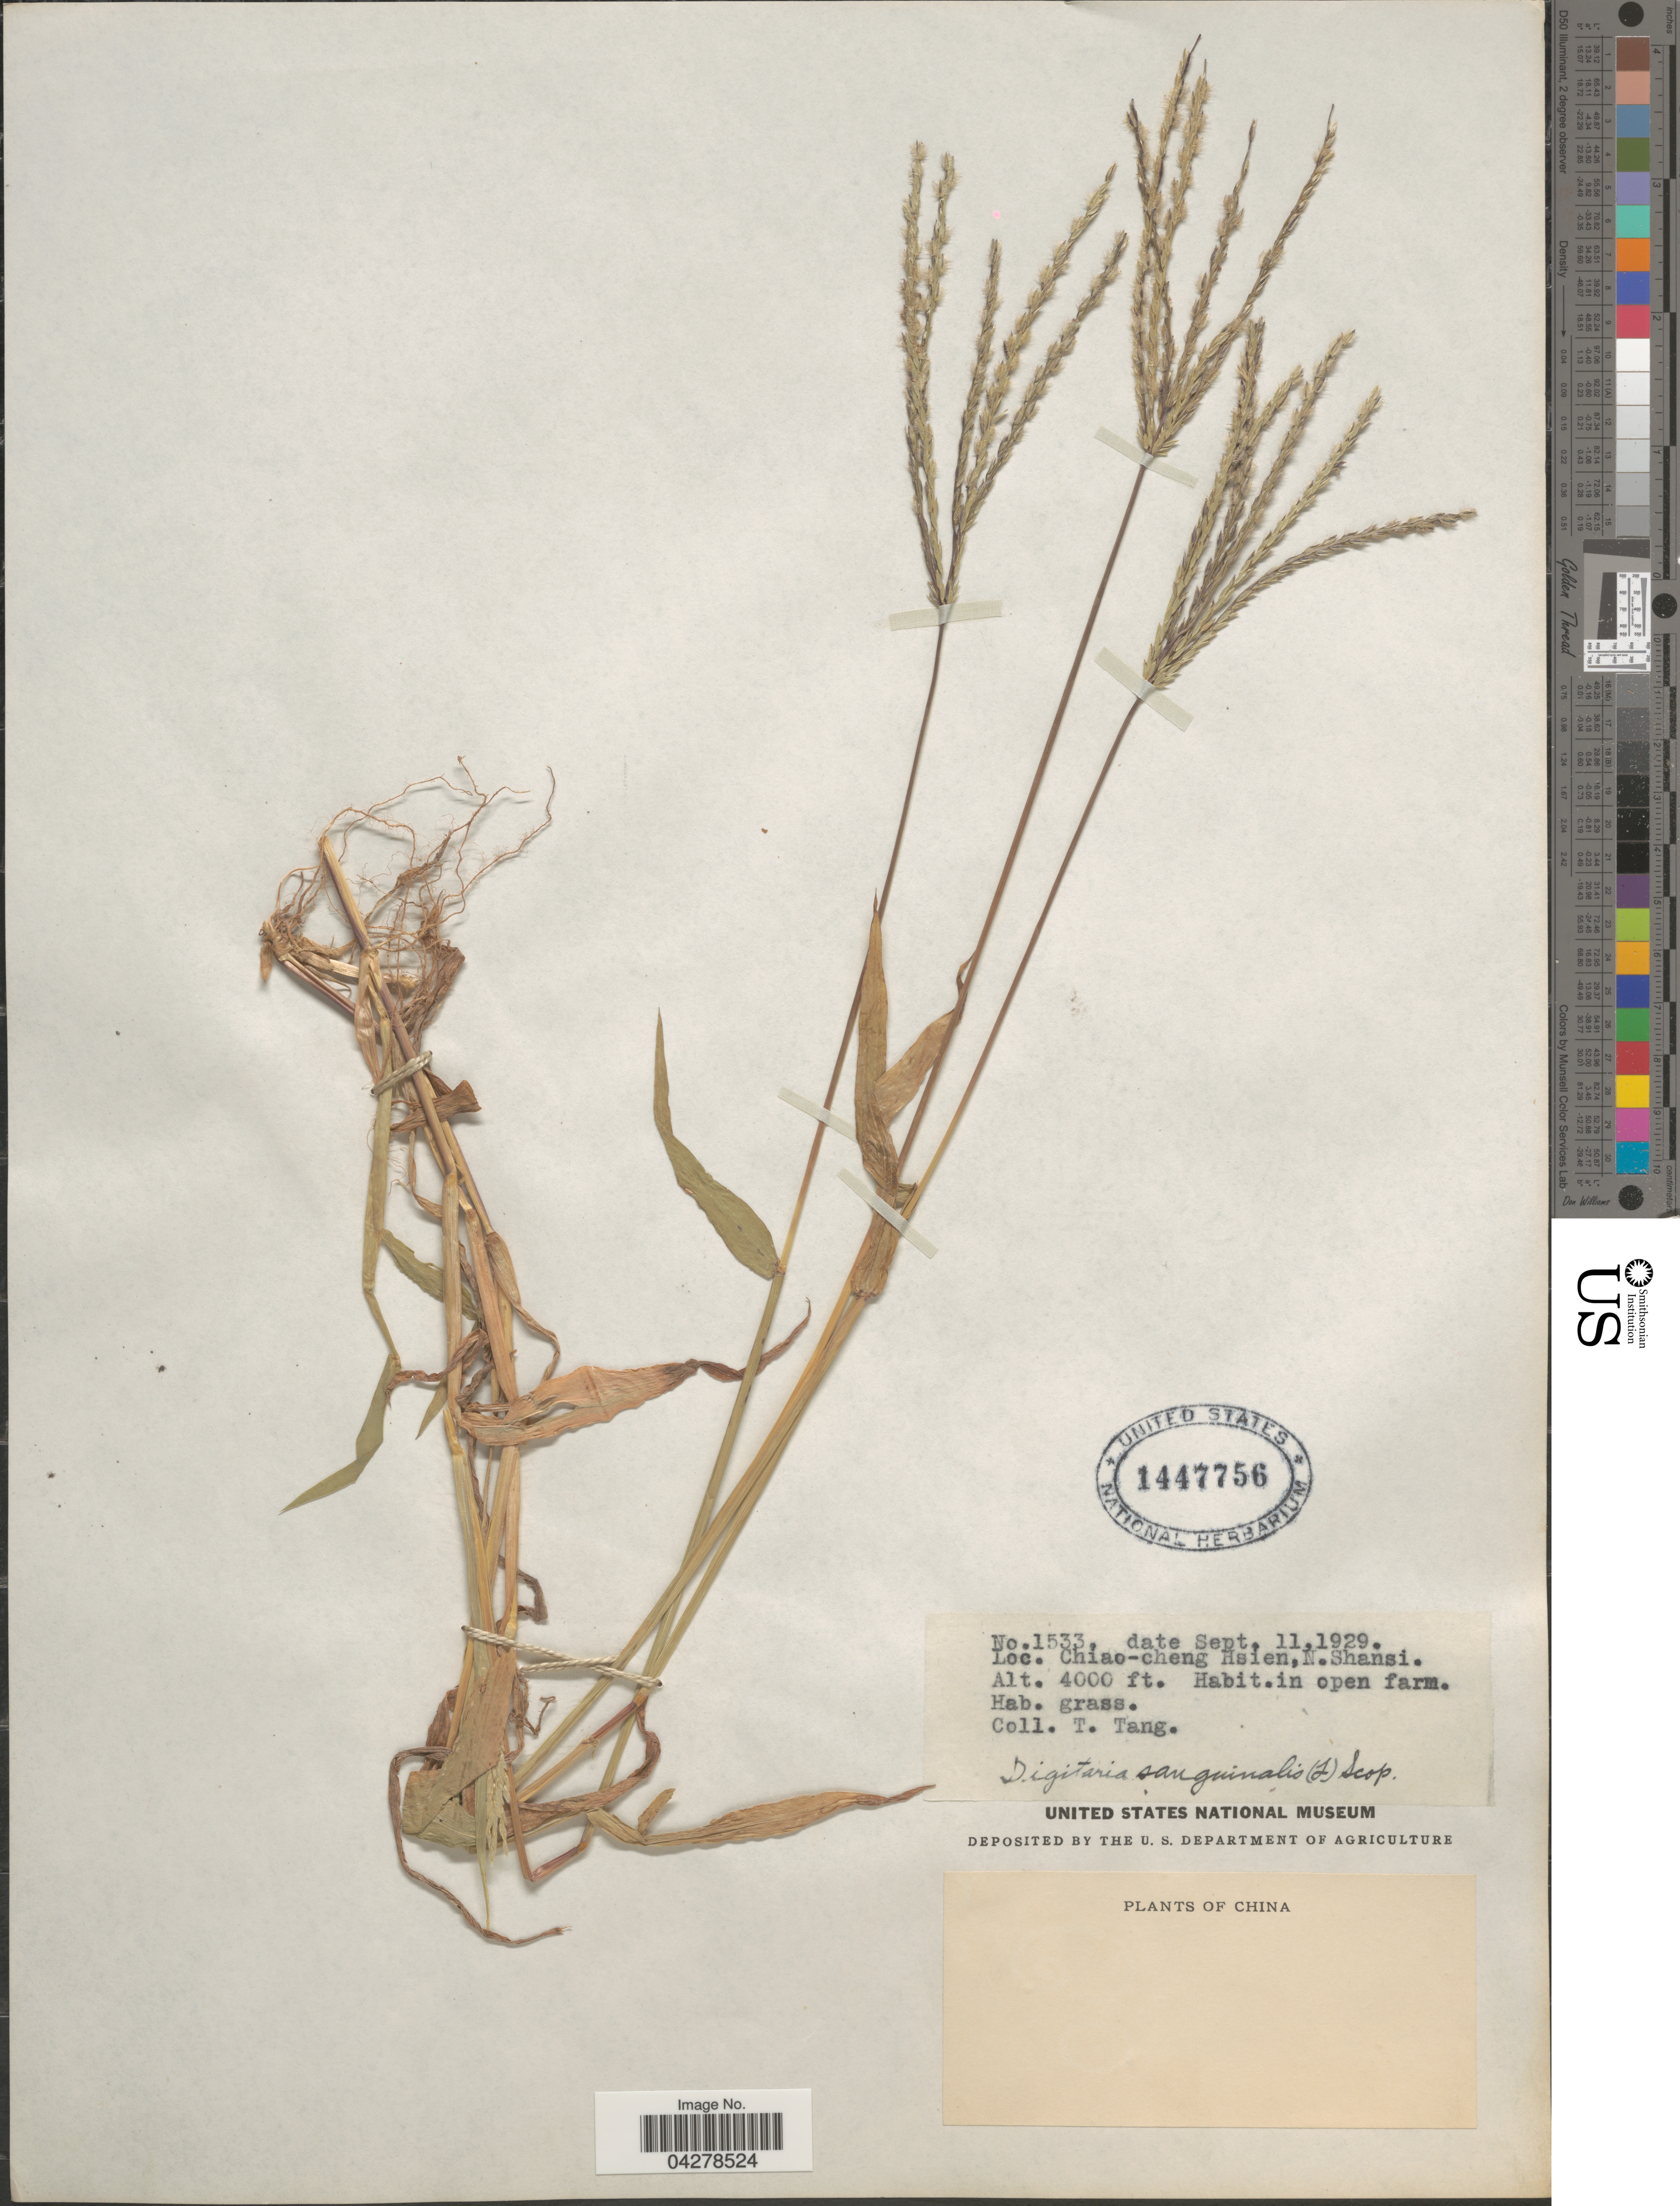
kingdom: Plantae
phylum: Tracheophyta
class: Liliopsida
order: Poales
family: Poaceae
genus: Digitaria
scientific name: Digitaria sanguinalis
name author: (L.) Scop.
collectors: T. Tang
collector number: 1533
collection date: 1929-09-11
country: China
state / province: Shanxi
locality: Chiao-cheng Hsien, N. Shansi. In open farm.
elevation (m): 1219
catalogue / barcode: US 1447756